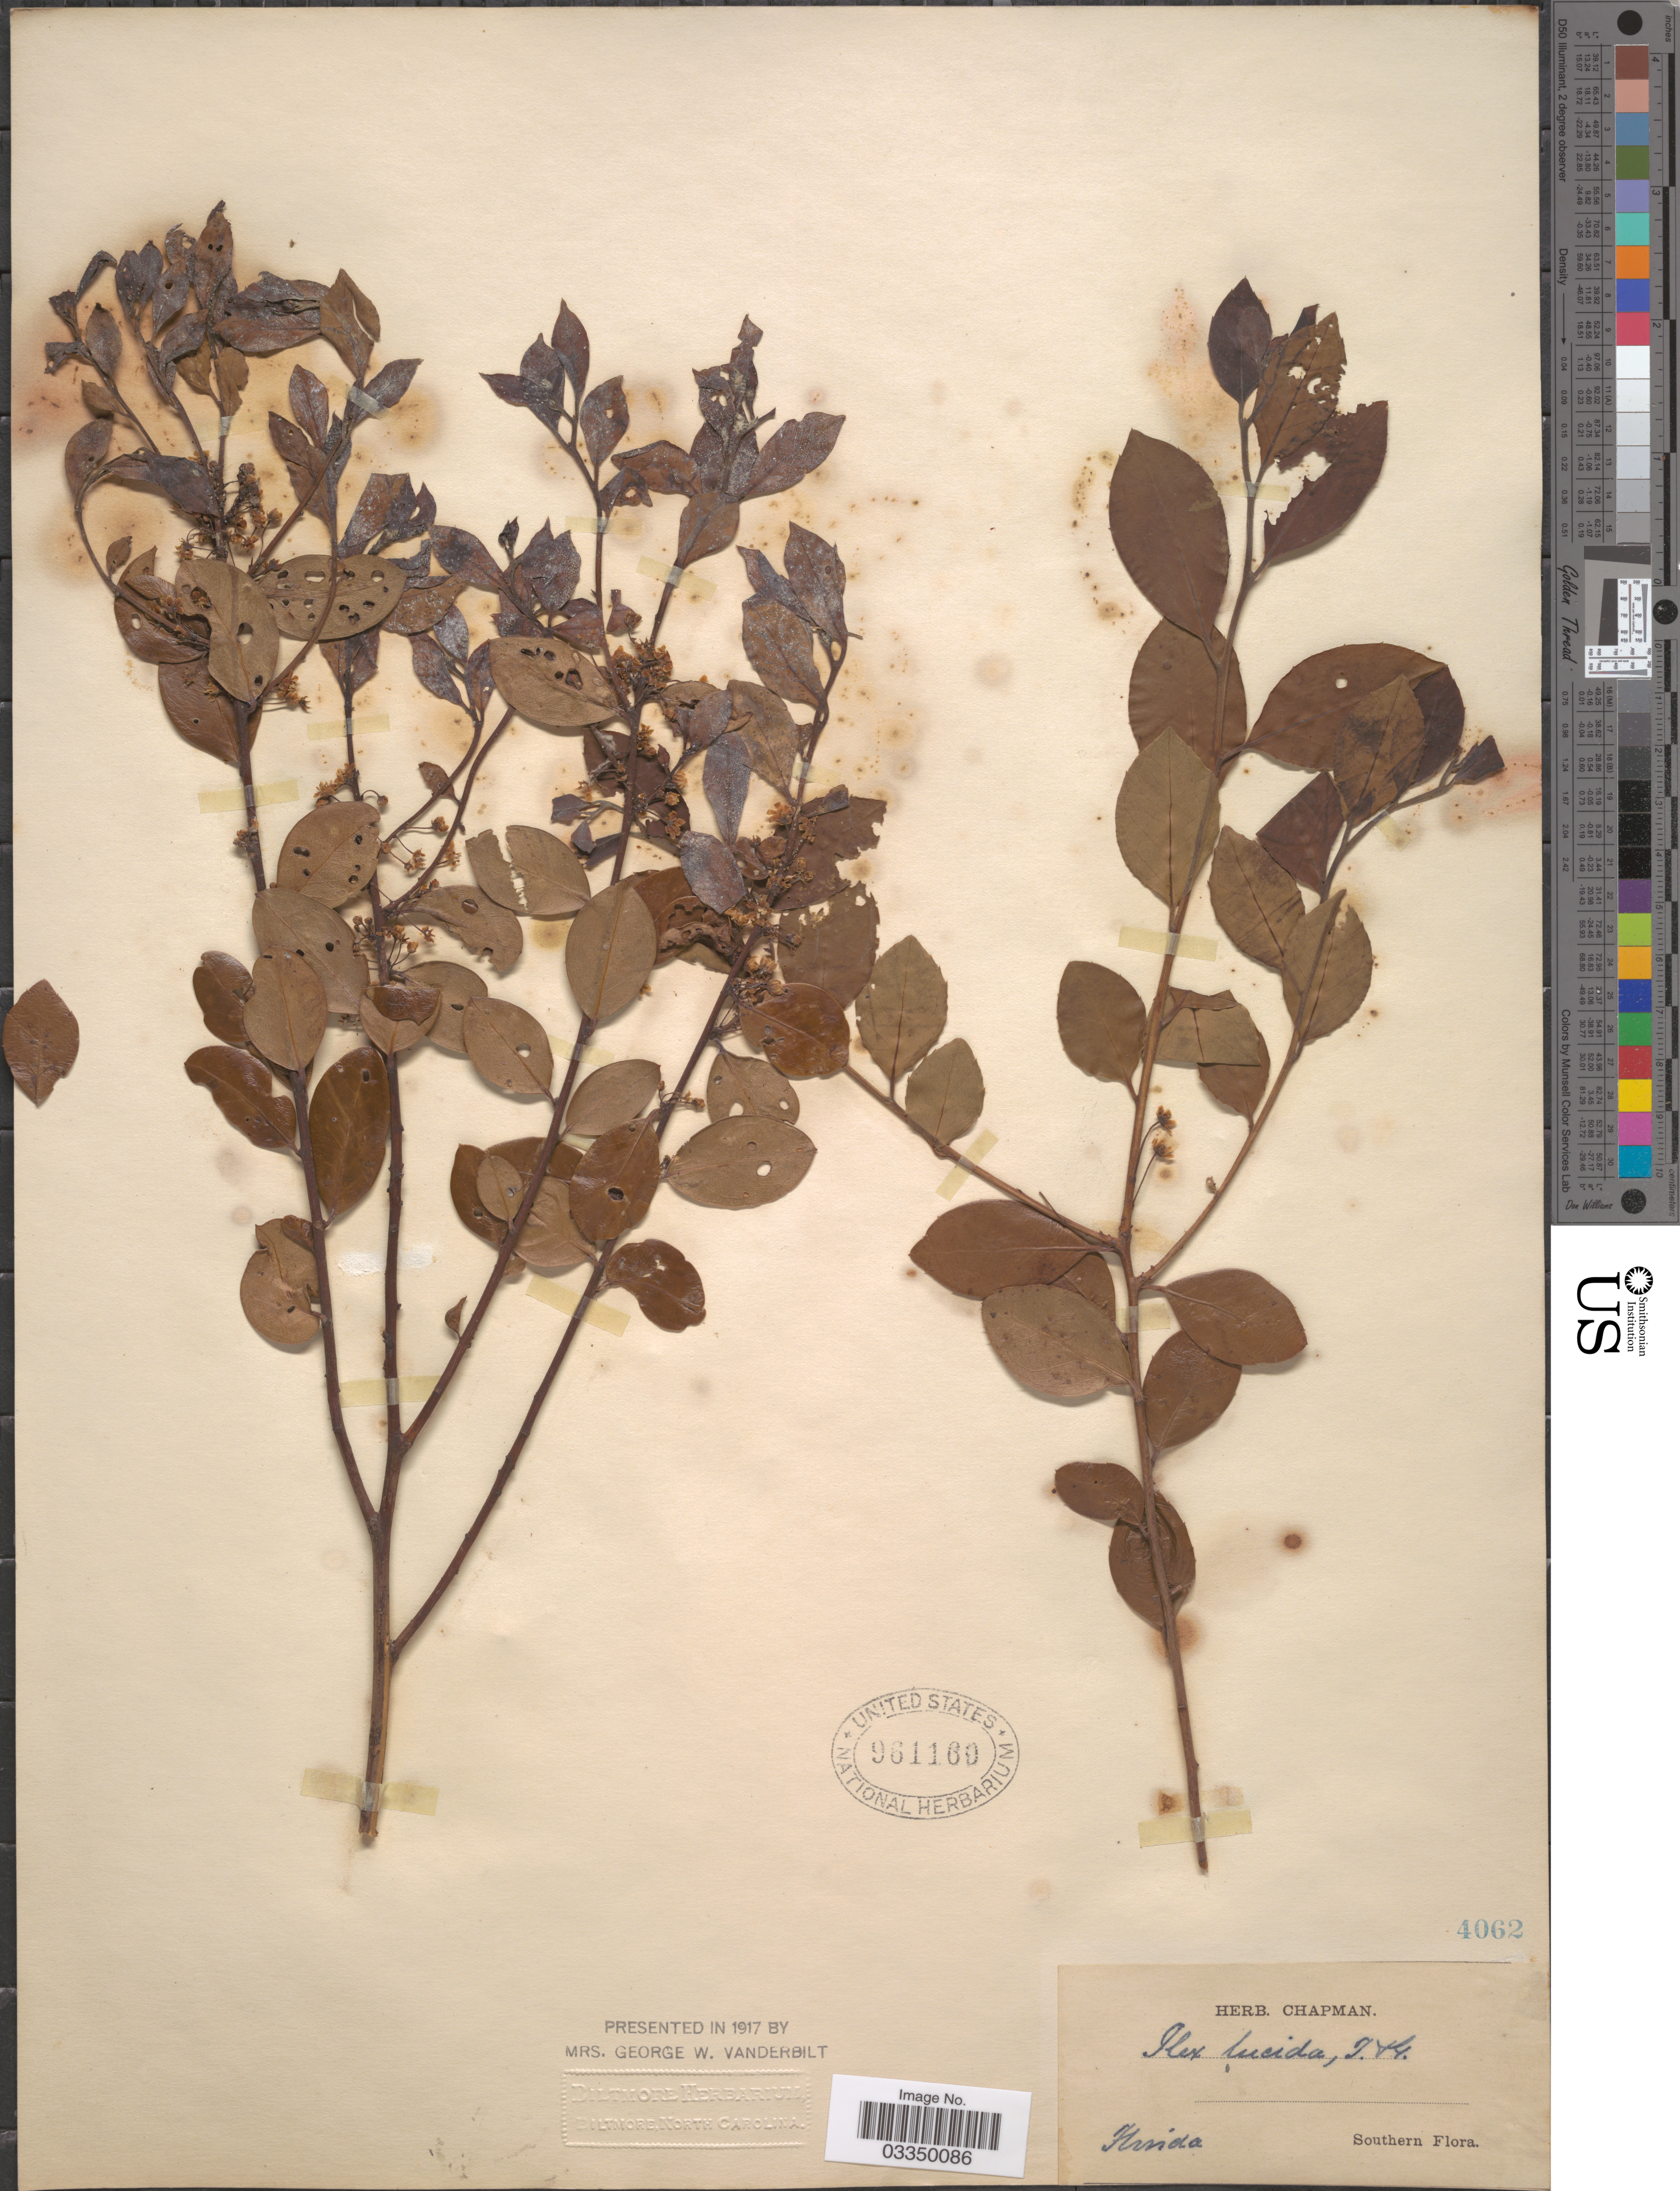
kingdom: Plantae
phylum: Tracheophyta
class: Magnoliopsida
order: Aquifoliales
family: Aquifoliaceae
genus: Ilex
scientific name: Ilex lucida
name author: Torr. & A. Gray ex S. Watson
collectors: ex herb. Chapman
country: United States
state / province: Florida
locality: Southern.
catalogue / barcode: US 961160